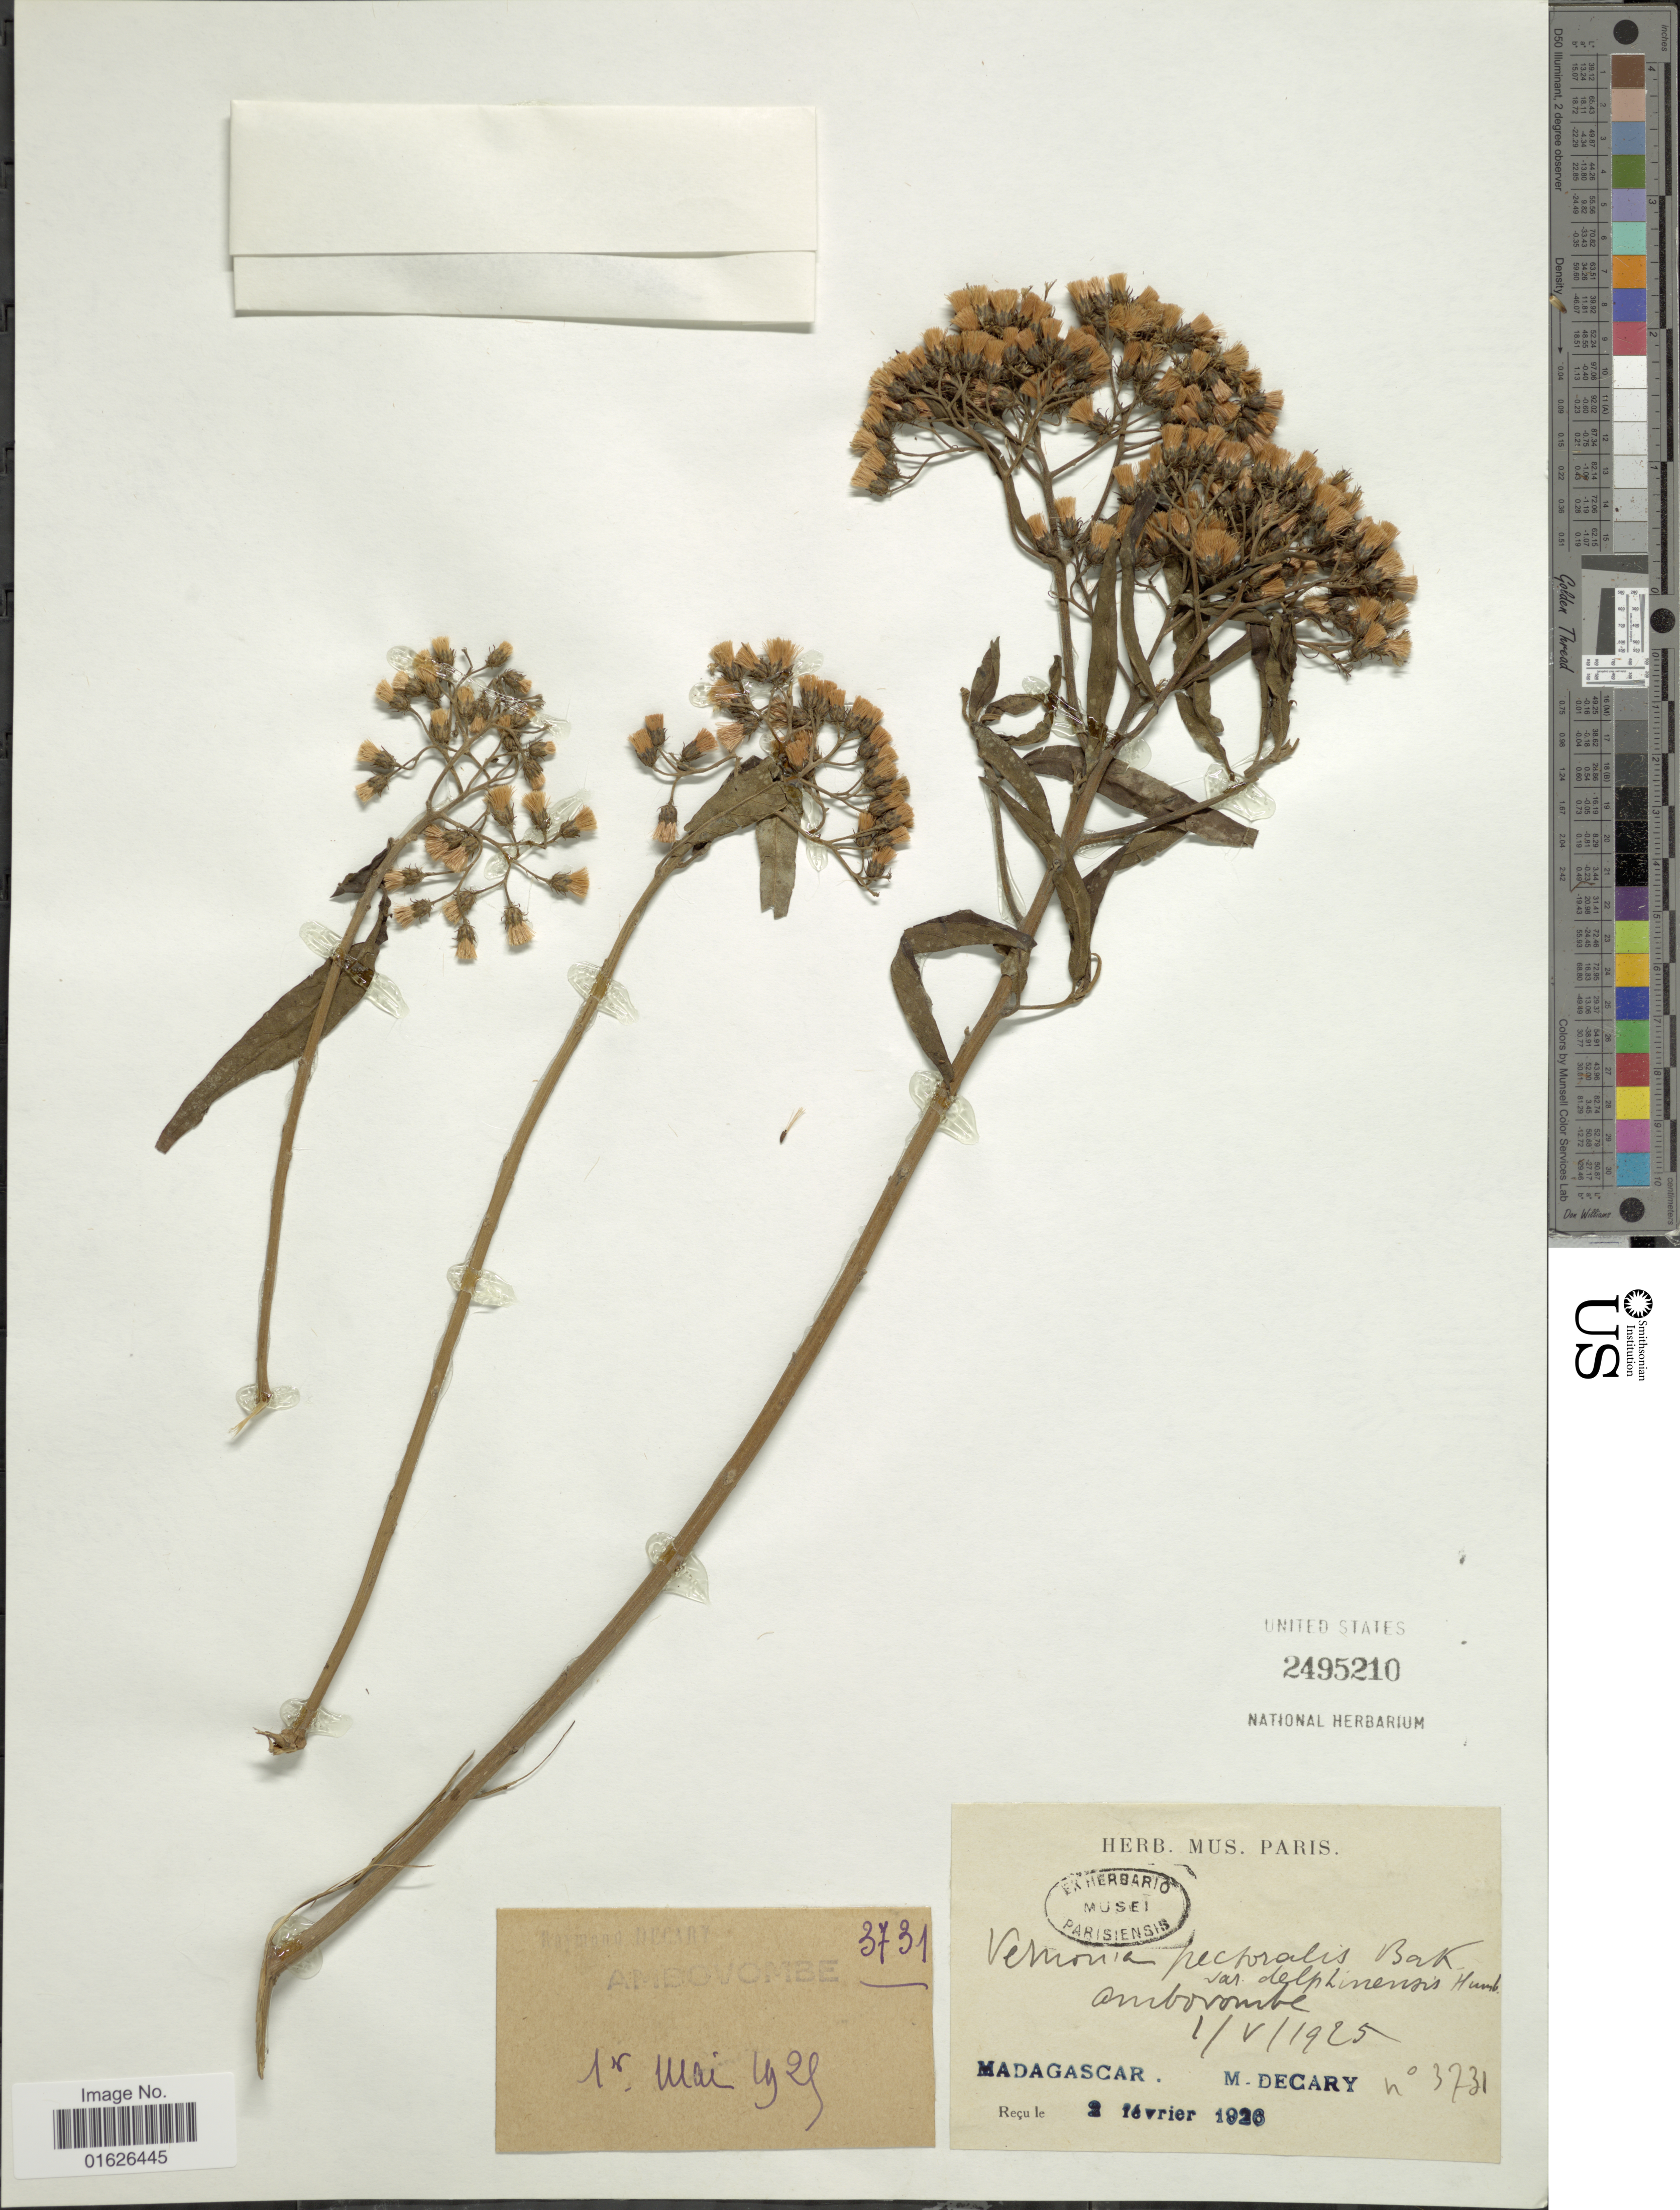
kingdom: Plantae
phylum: Tracheophyta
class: Magnoliopsida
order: Asterales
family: Asteraceae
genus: Gymnanthemum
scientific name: Gymnanthemum pectorale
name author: (Baker) H. Rob.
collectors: R. Decary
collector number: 3731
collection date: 1929-05-01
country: Madagascar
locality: Amborombe.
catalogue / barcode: US 2495210